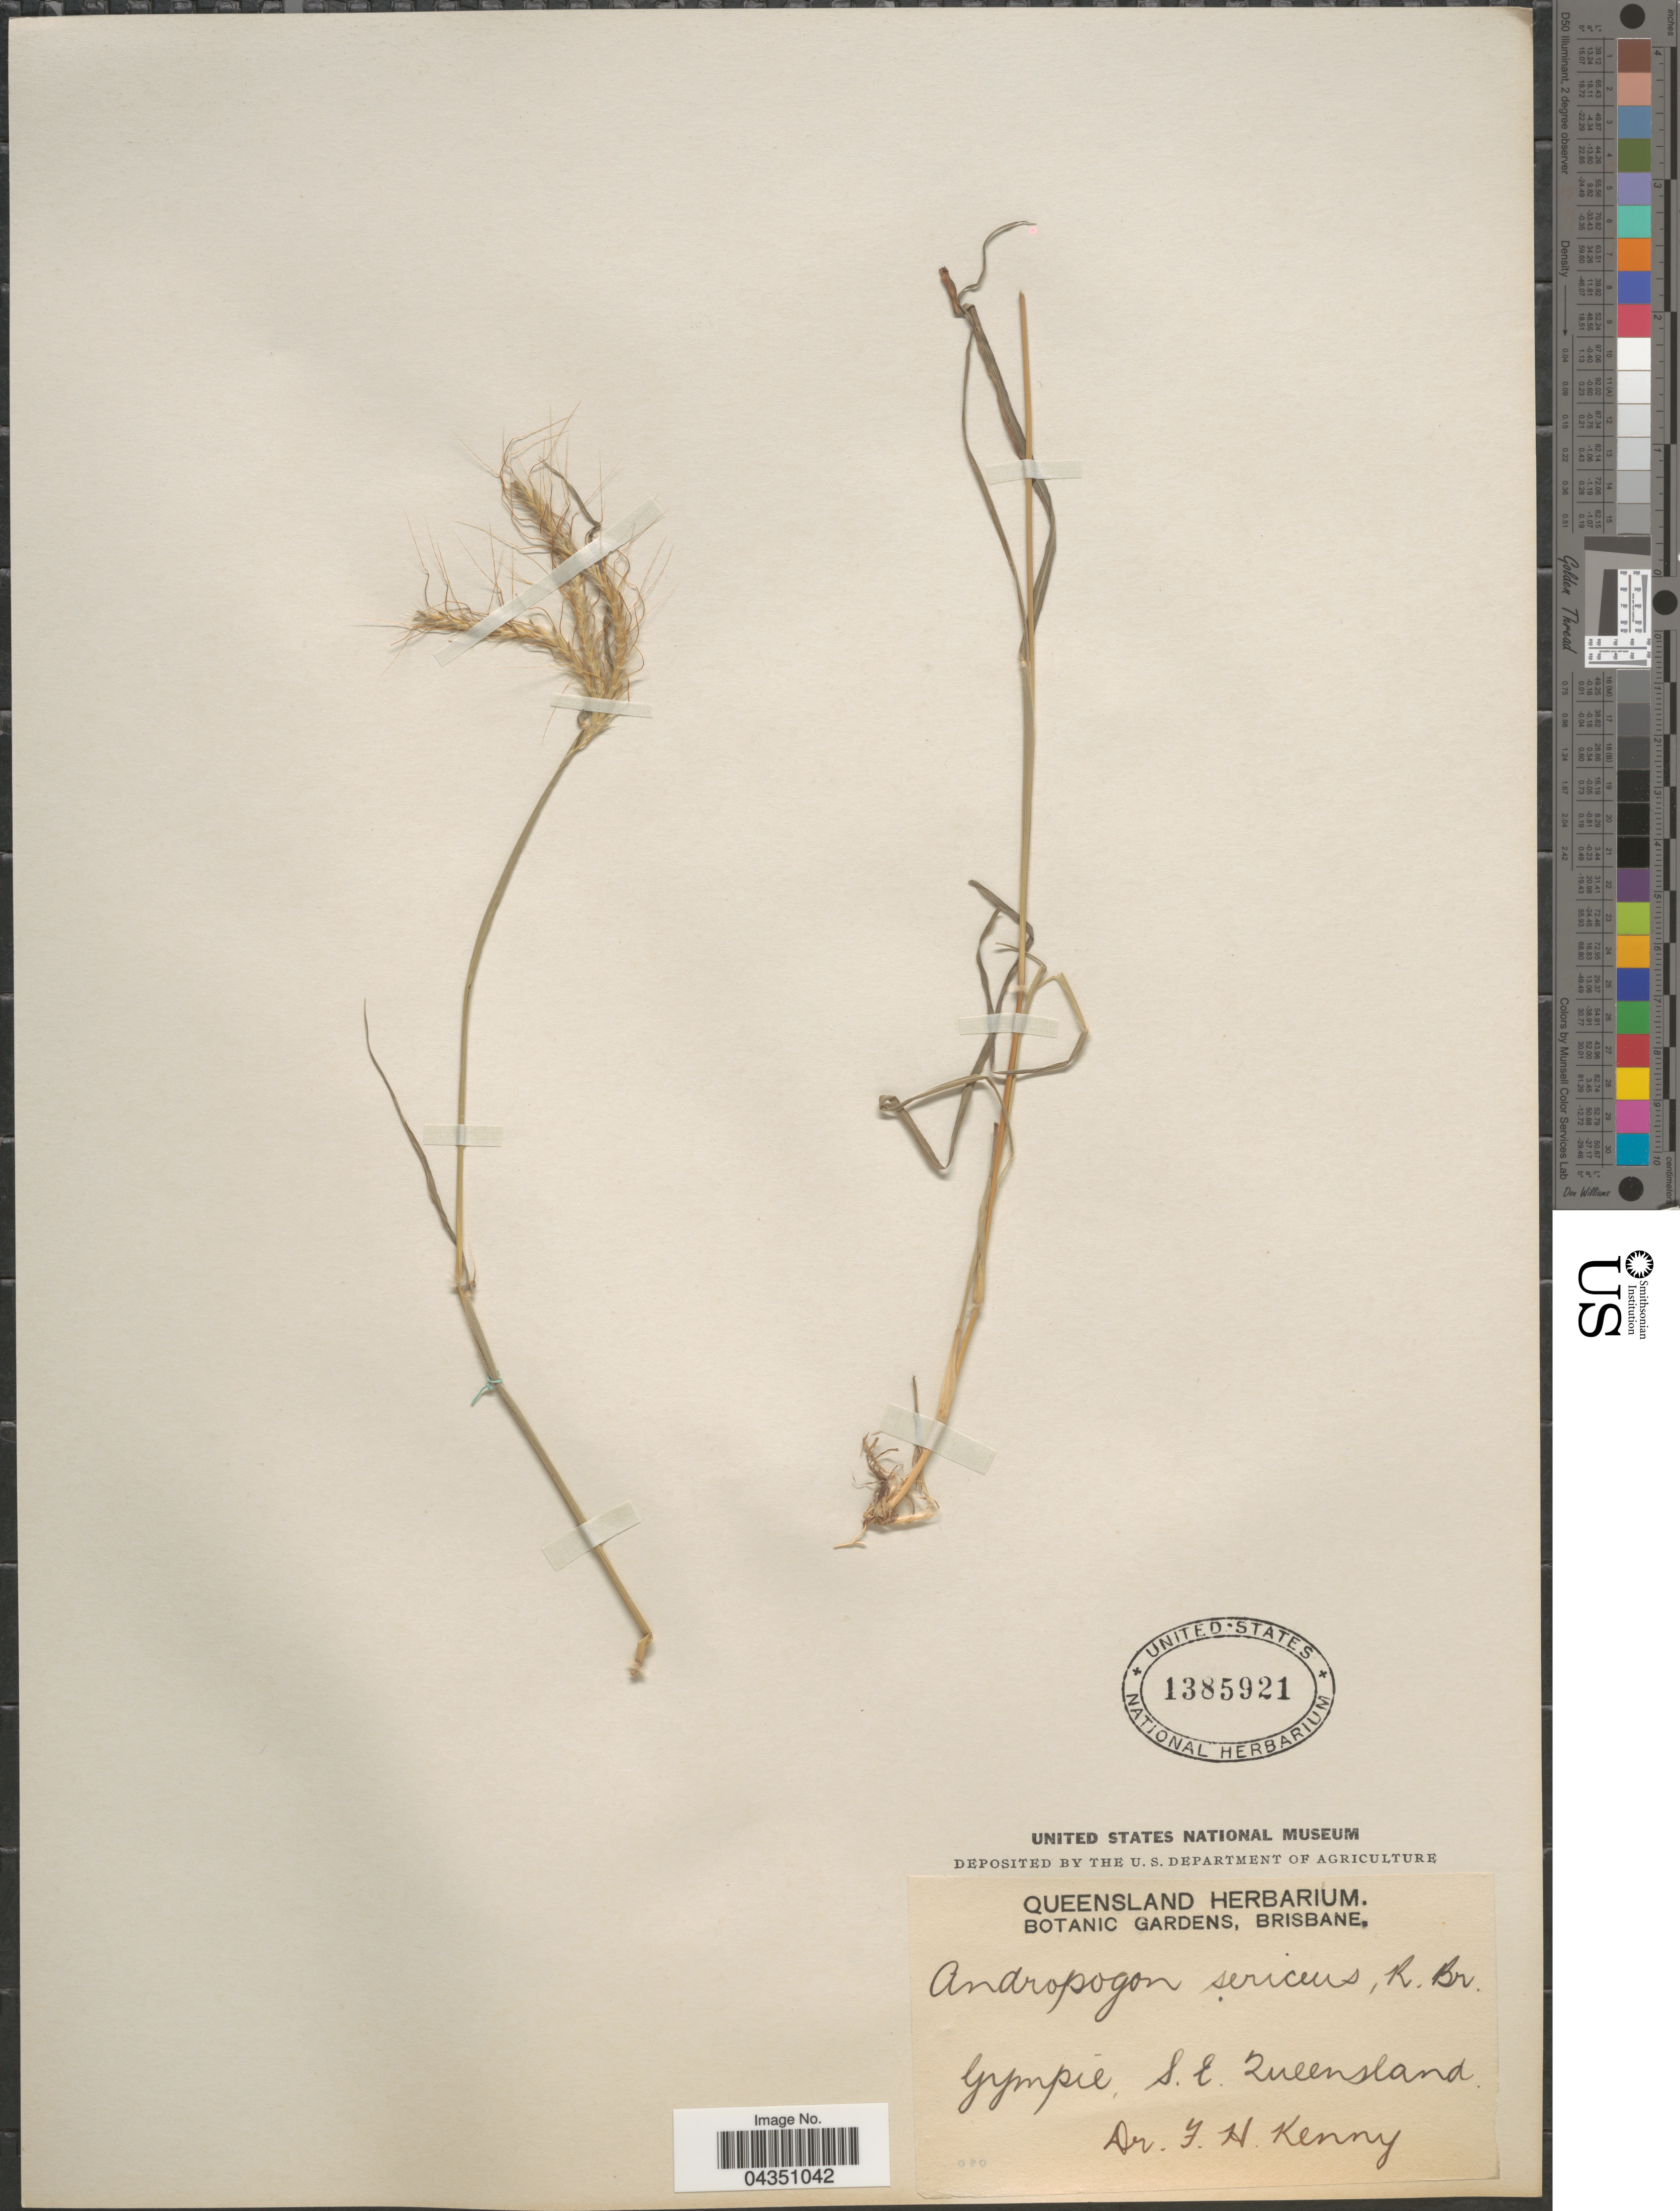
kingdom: Plantae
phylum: Tracheophyta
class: Liliopsida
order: Poales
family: Poaceae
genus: Dichanthium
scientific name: Dichanthium sericeum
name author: (R. Br.) A. Camus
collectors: F. Kenny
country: Australia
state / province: Queensland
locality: Gympie, S.E. Queensland.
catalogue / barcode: US 1385921